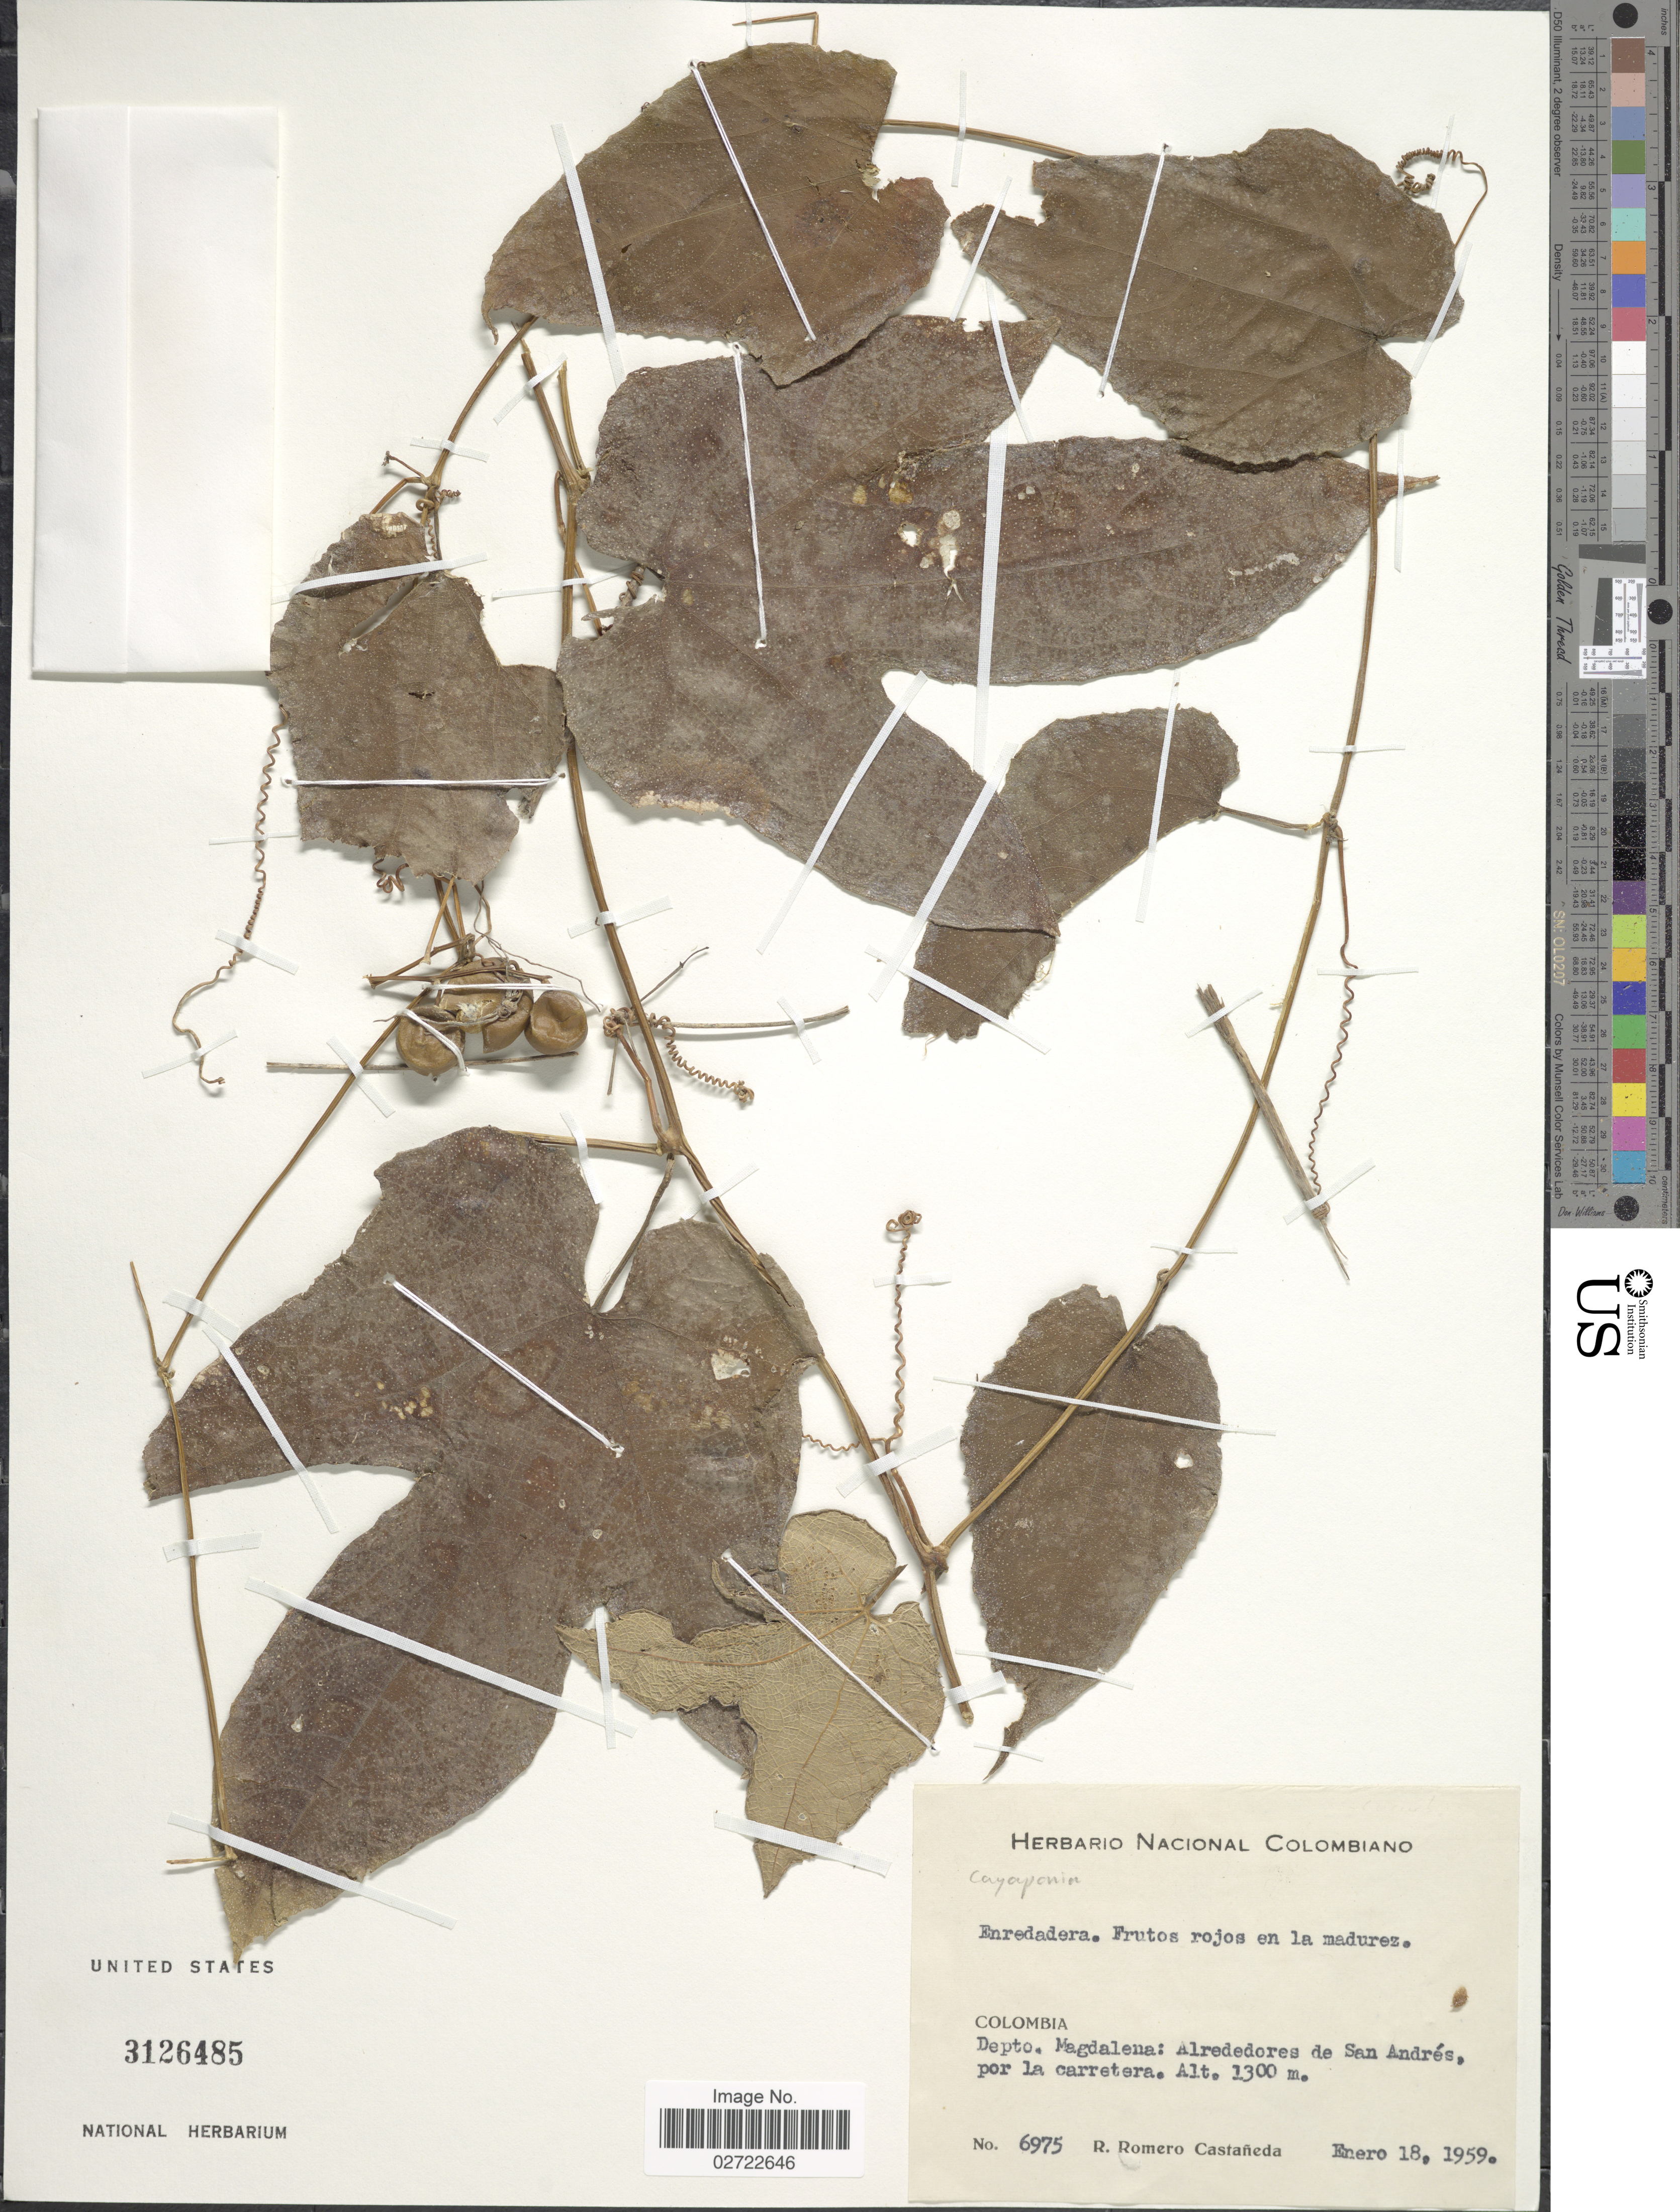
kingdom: Plantae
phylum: Tracheophyta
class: Magnoliopsida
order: Cucurbitales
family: Cucurbitaceae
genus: Cayaponia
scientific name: Cayaponia sp.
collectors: R. Romero Castañeda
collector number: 6975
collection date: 1959-01-18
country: Colombia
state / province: Magdalena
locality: Alrededores de San Andres, por la carretera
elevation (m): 1300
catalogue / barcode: US 3126485